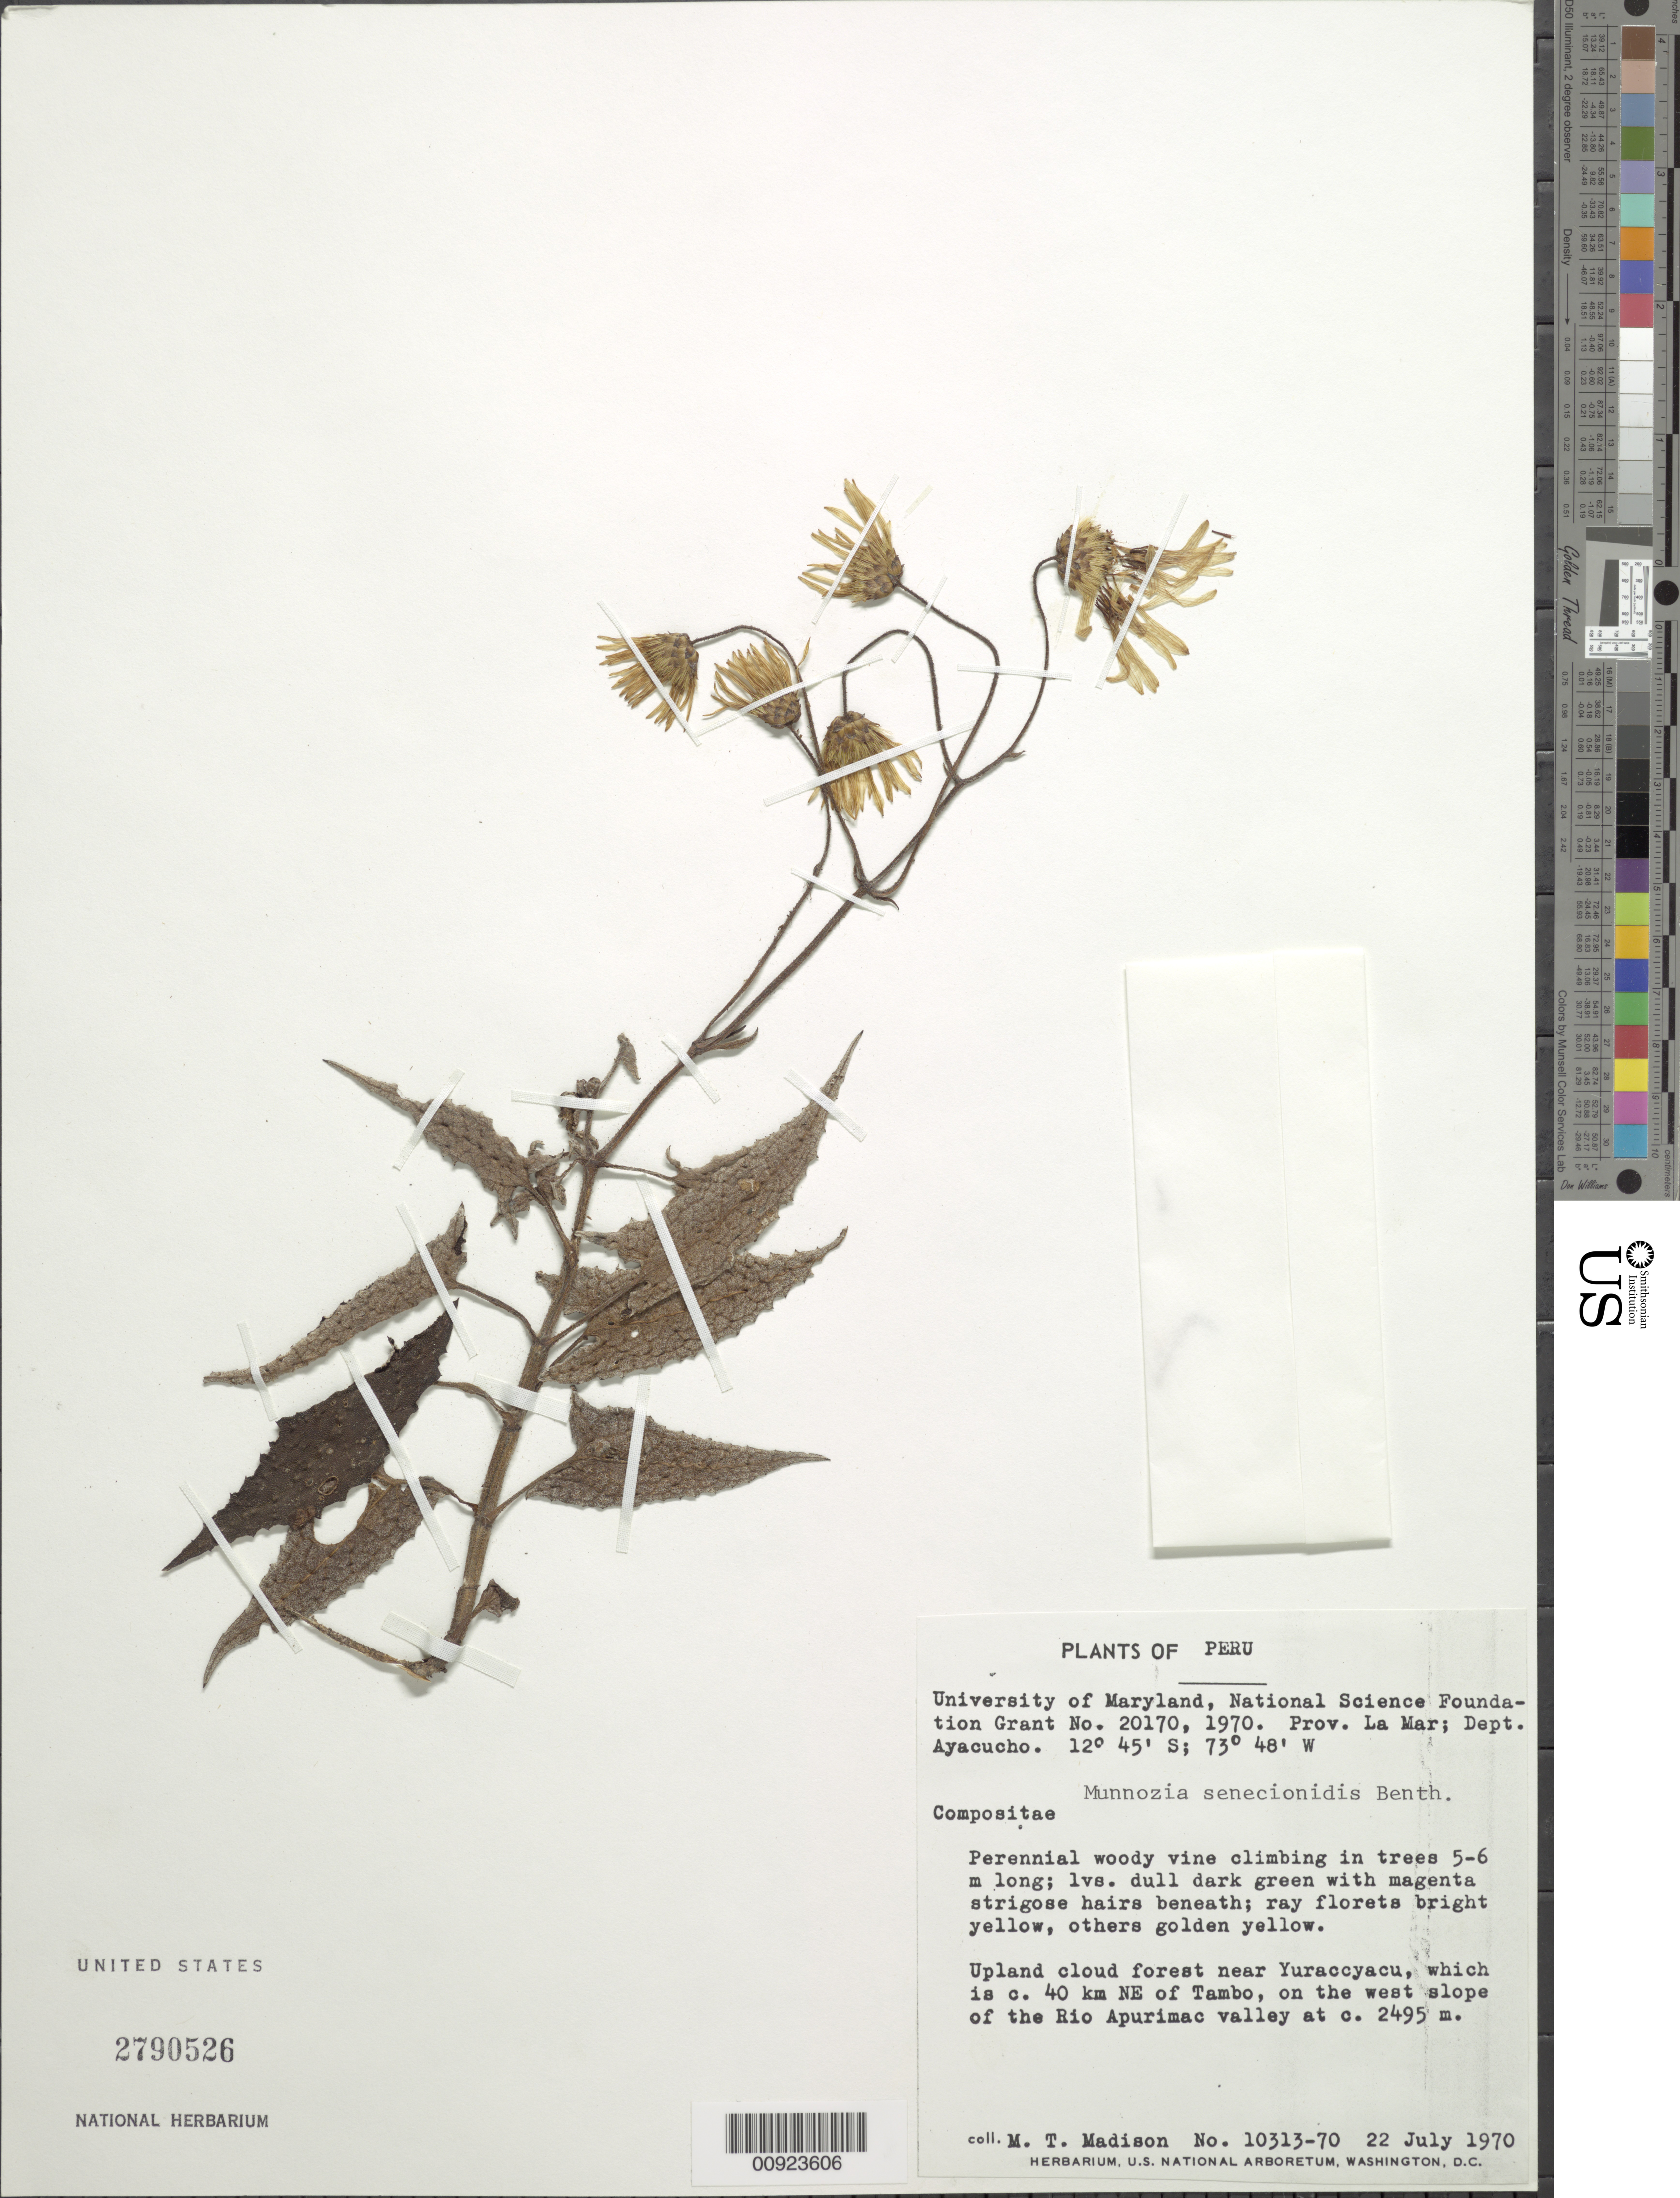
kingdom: Plantae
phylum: Tracheophyta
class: Magnoliopsida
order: Asterales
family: Asteraceae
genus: Munnozia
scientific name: Munnozia senecionidis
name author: Benth.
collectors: M. T. Madison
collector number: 1031370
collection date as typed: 22 July 1970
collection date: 1970-07-22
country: Peru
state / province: Ayacucho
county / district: La Mar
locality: Yuraccyacu, near. Yuraccyacu is c. 40km NE of Tambo, on the west slope of the Rio Apurimac valley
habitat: Upland cloud forest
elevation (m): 2495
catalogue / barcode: US 2790526